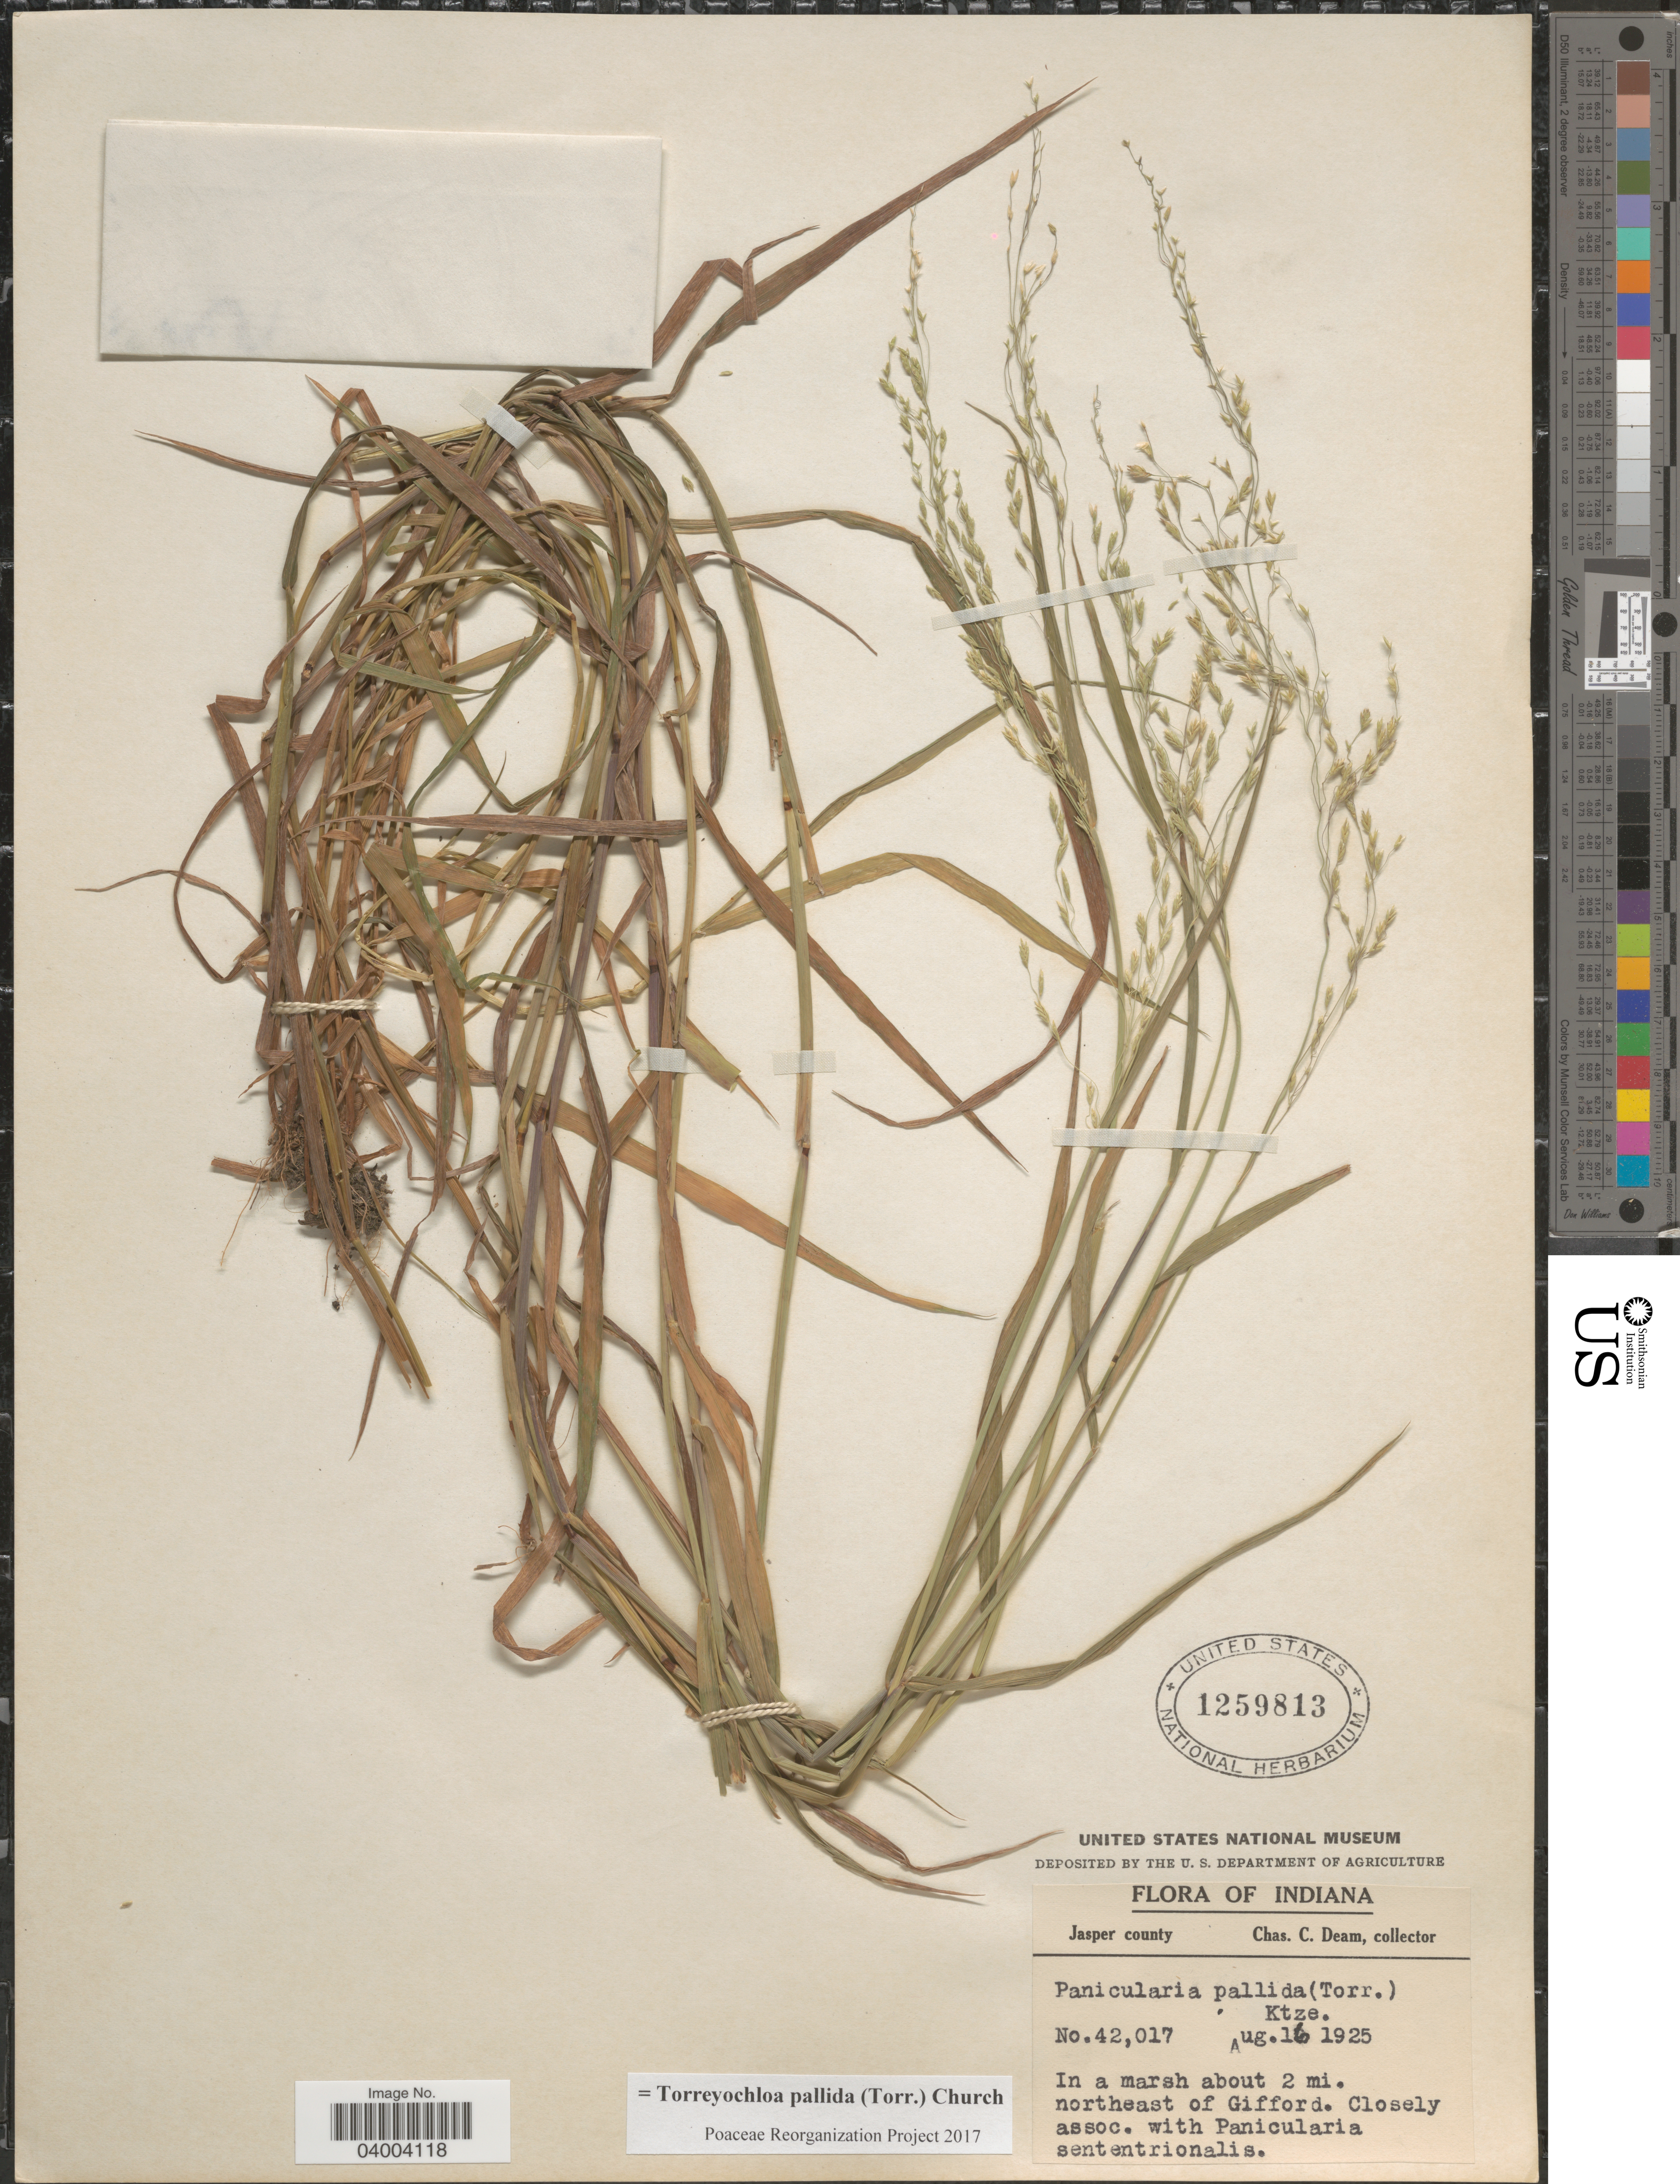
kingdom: Plantae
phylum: Tracheophyta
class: Liliopsida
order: Poales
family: Poaceae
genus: Torreyochloa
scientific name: Torreyochloa pallida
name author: (Torr.) G.L. Church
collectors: C. C. Deam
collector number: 42017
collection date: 1925-08-16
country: United States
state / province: Indiana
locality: Jasper county. About 2 mi. northeast of Gifford.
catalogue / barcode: US 1259813